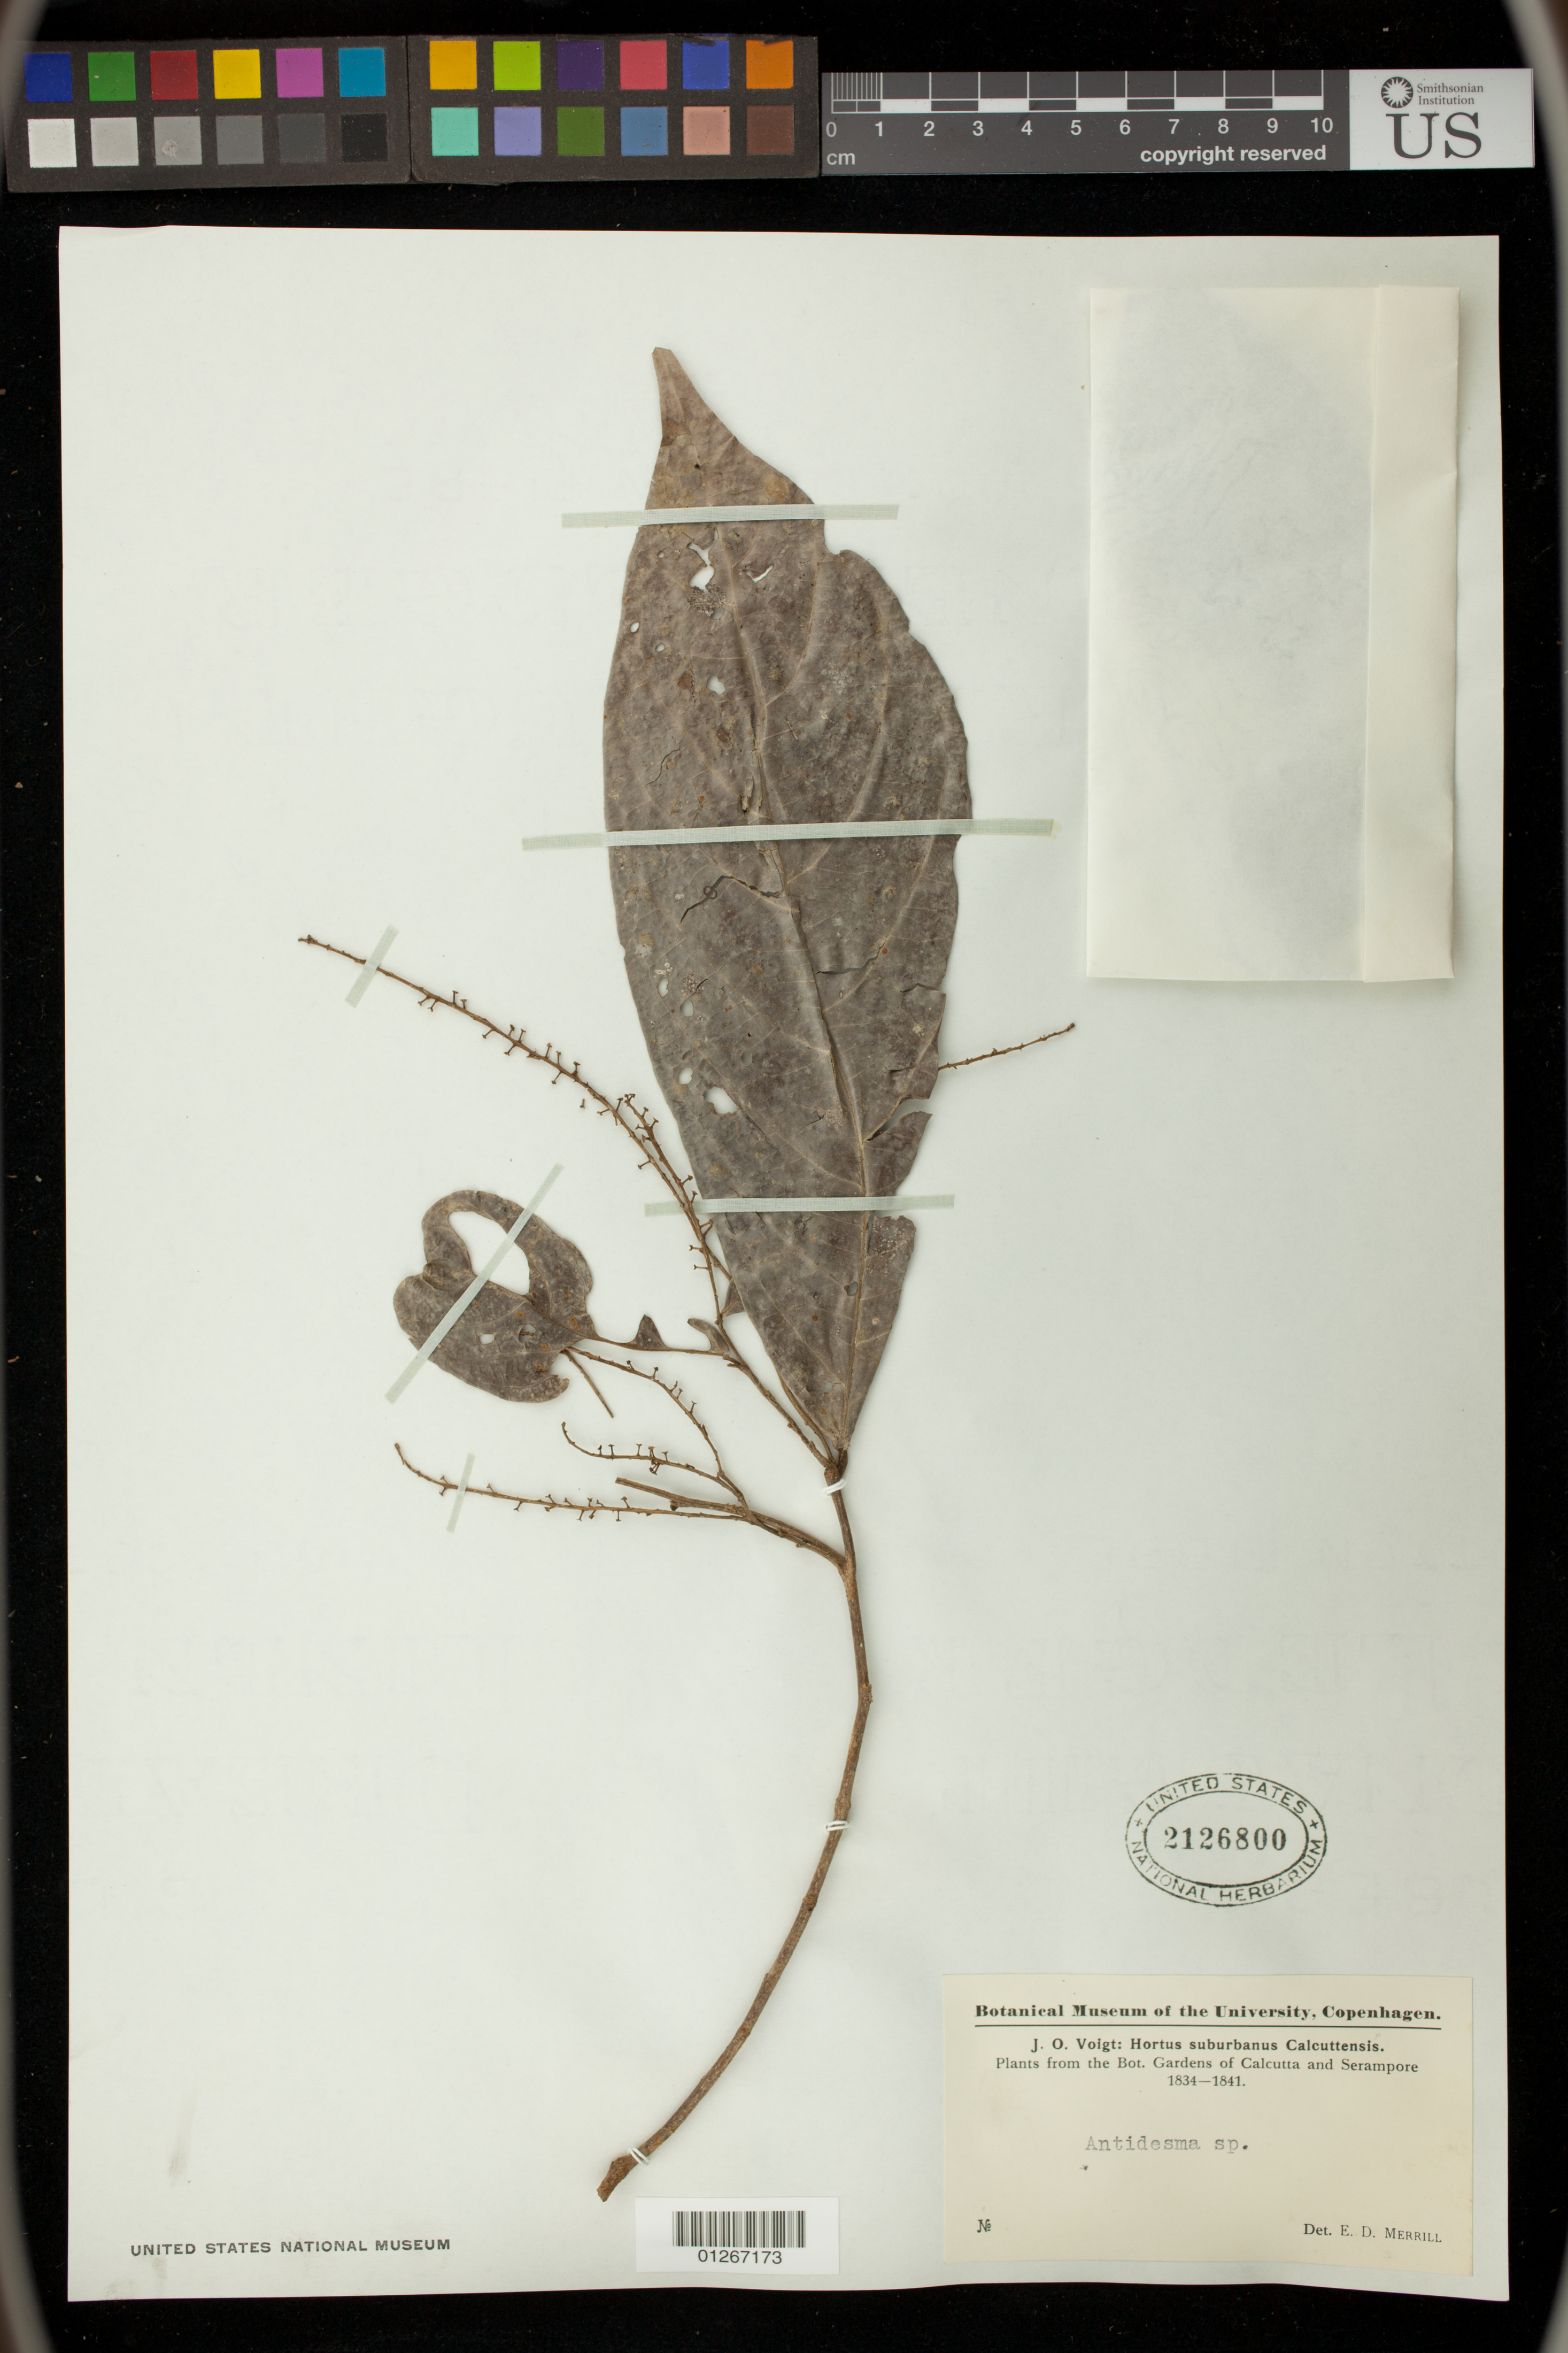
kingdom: Plantae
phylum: Tracheophyta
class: Magnoliopsida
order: Malpighiales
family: Phyllanthaceae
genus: Antidesma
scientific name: Antidesma sp.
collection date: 1834/1841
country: India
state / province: West Bengal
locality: the Botanical Gardens of Calcutta and Serampore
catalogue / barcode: US 2126800